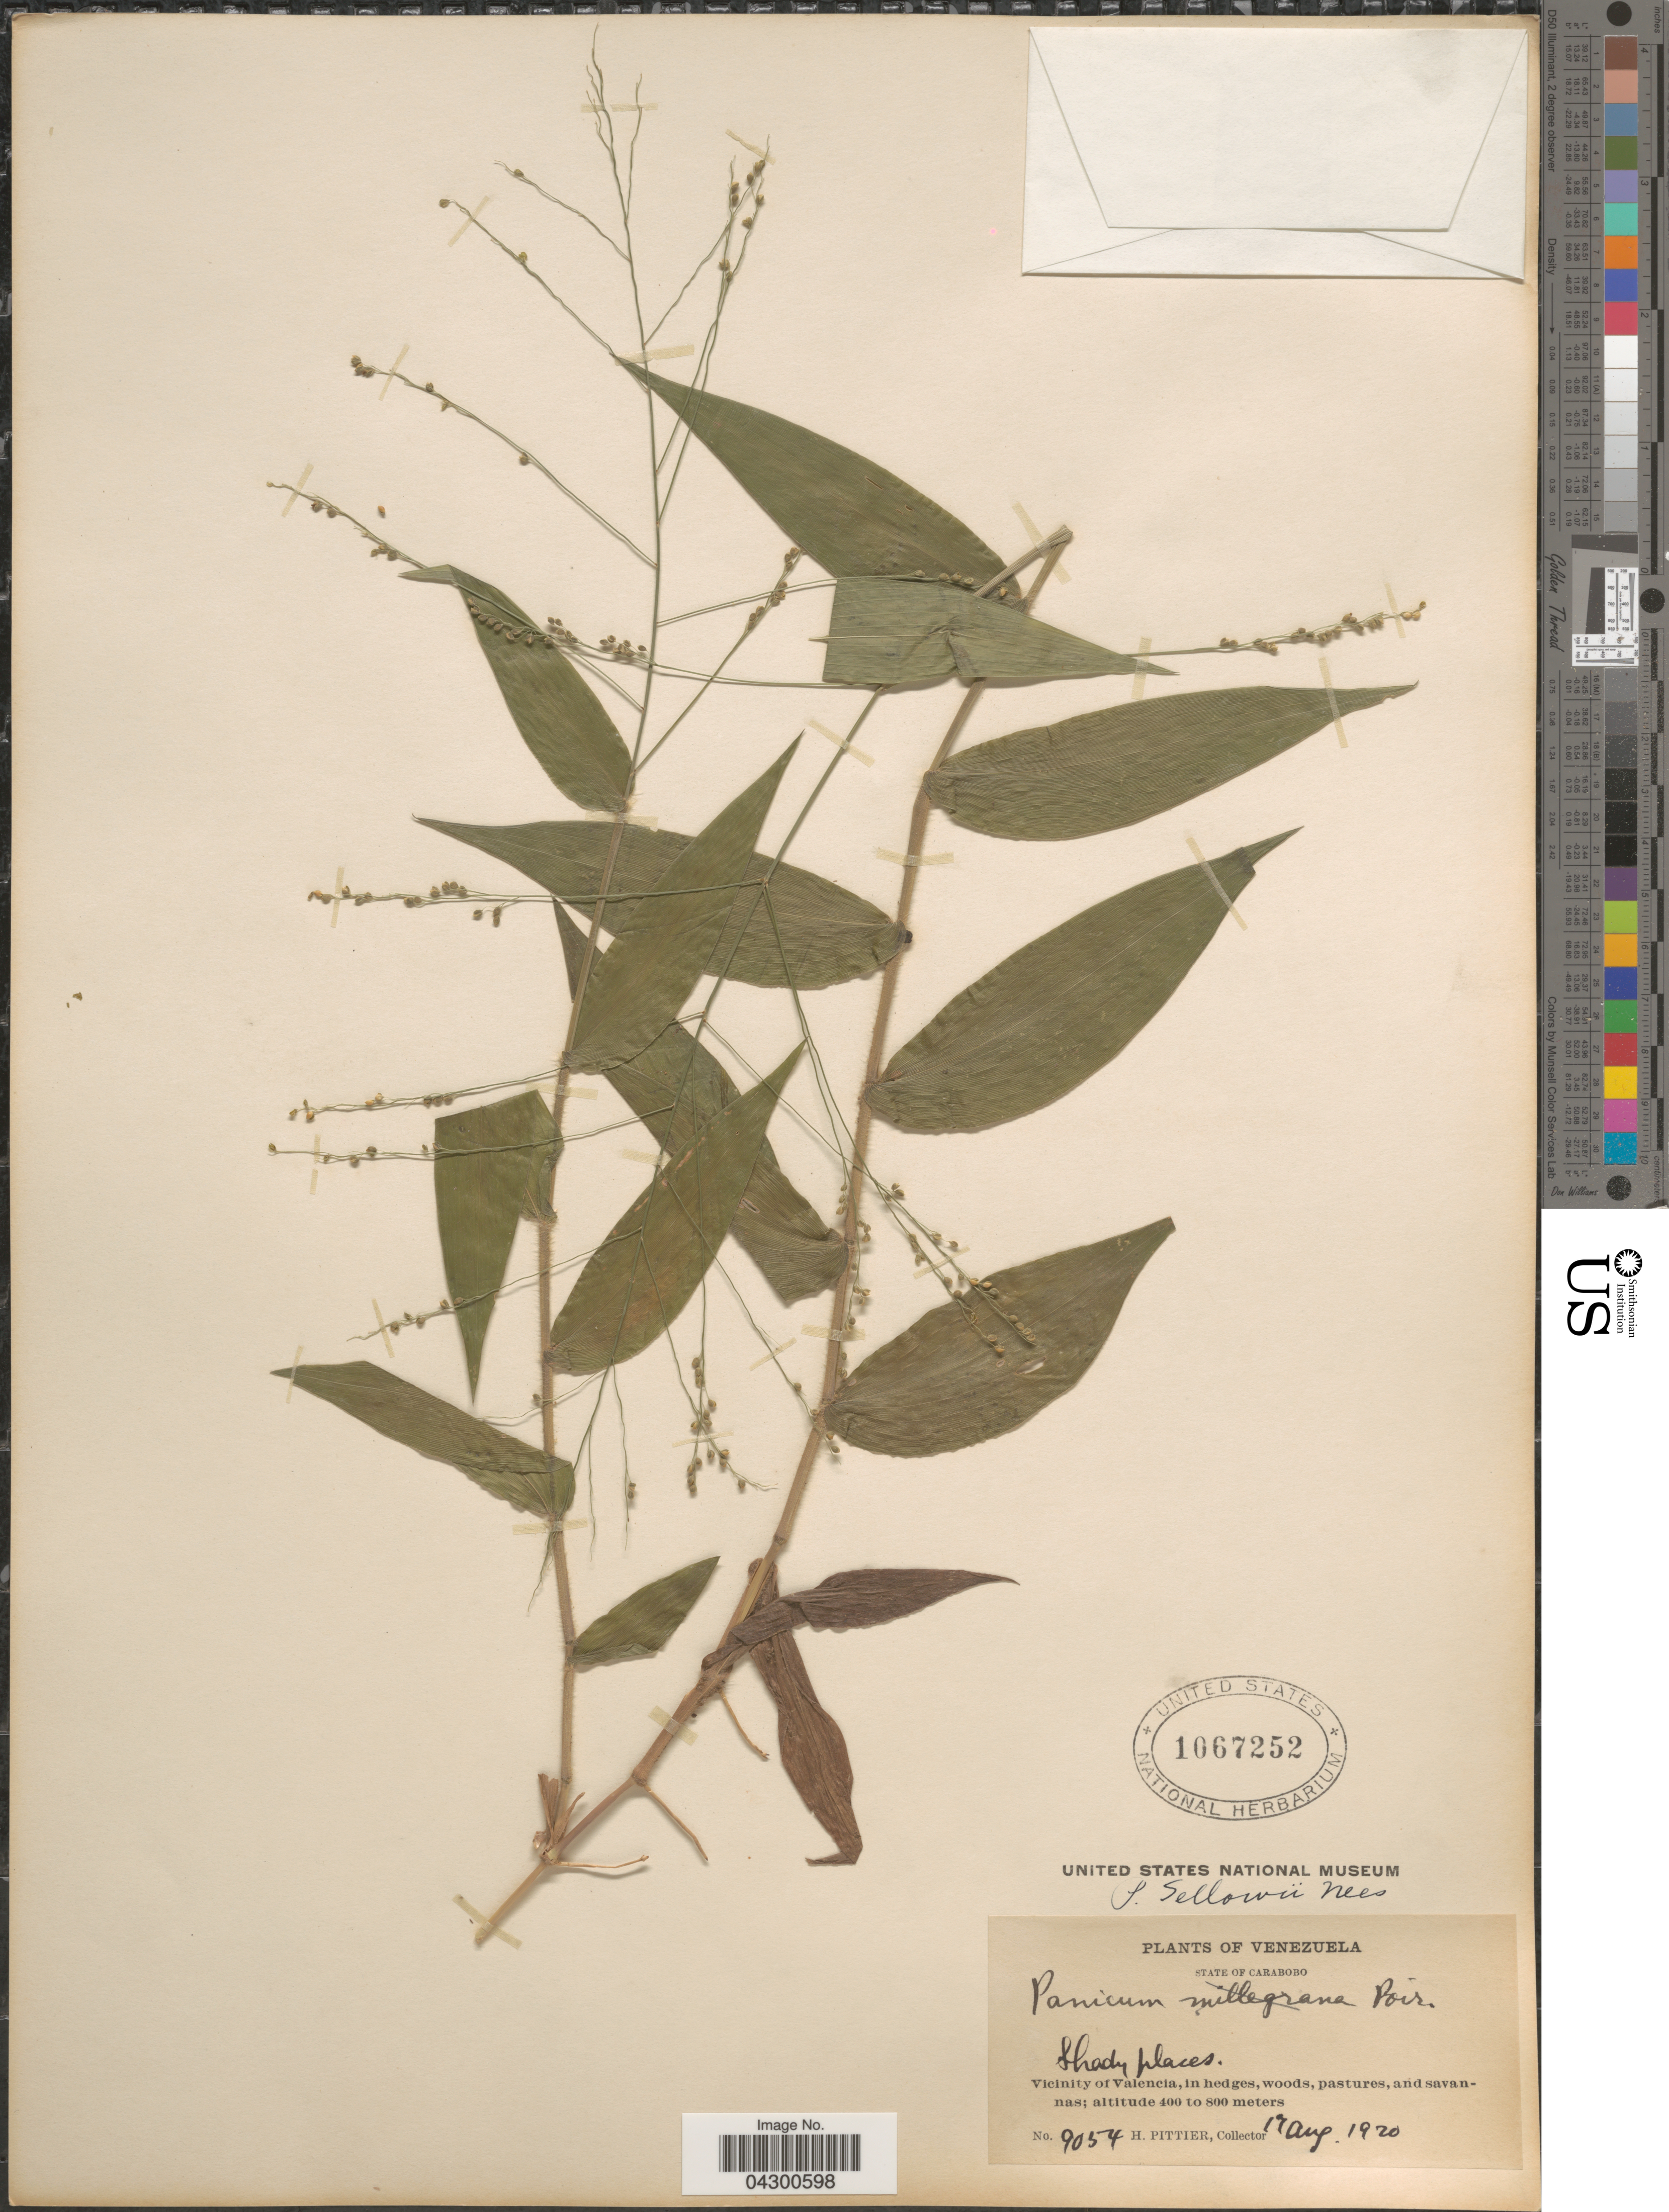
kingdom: Plantae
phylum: Tracheophyta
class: Liliopsida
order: Poales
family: Poaceae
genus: Panicum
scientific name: Panicum sellowii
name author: Nees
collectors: H. F. Pittier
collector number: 9054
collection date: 1920-08-17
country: Venezuela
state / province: Carabobo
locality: State of Carabobo. Shady places. Vicinity of Valencia, in hedges, woods, pastures, and savannas.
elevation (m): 400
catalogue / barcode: US 1067252